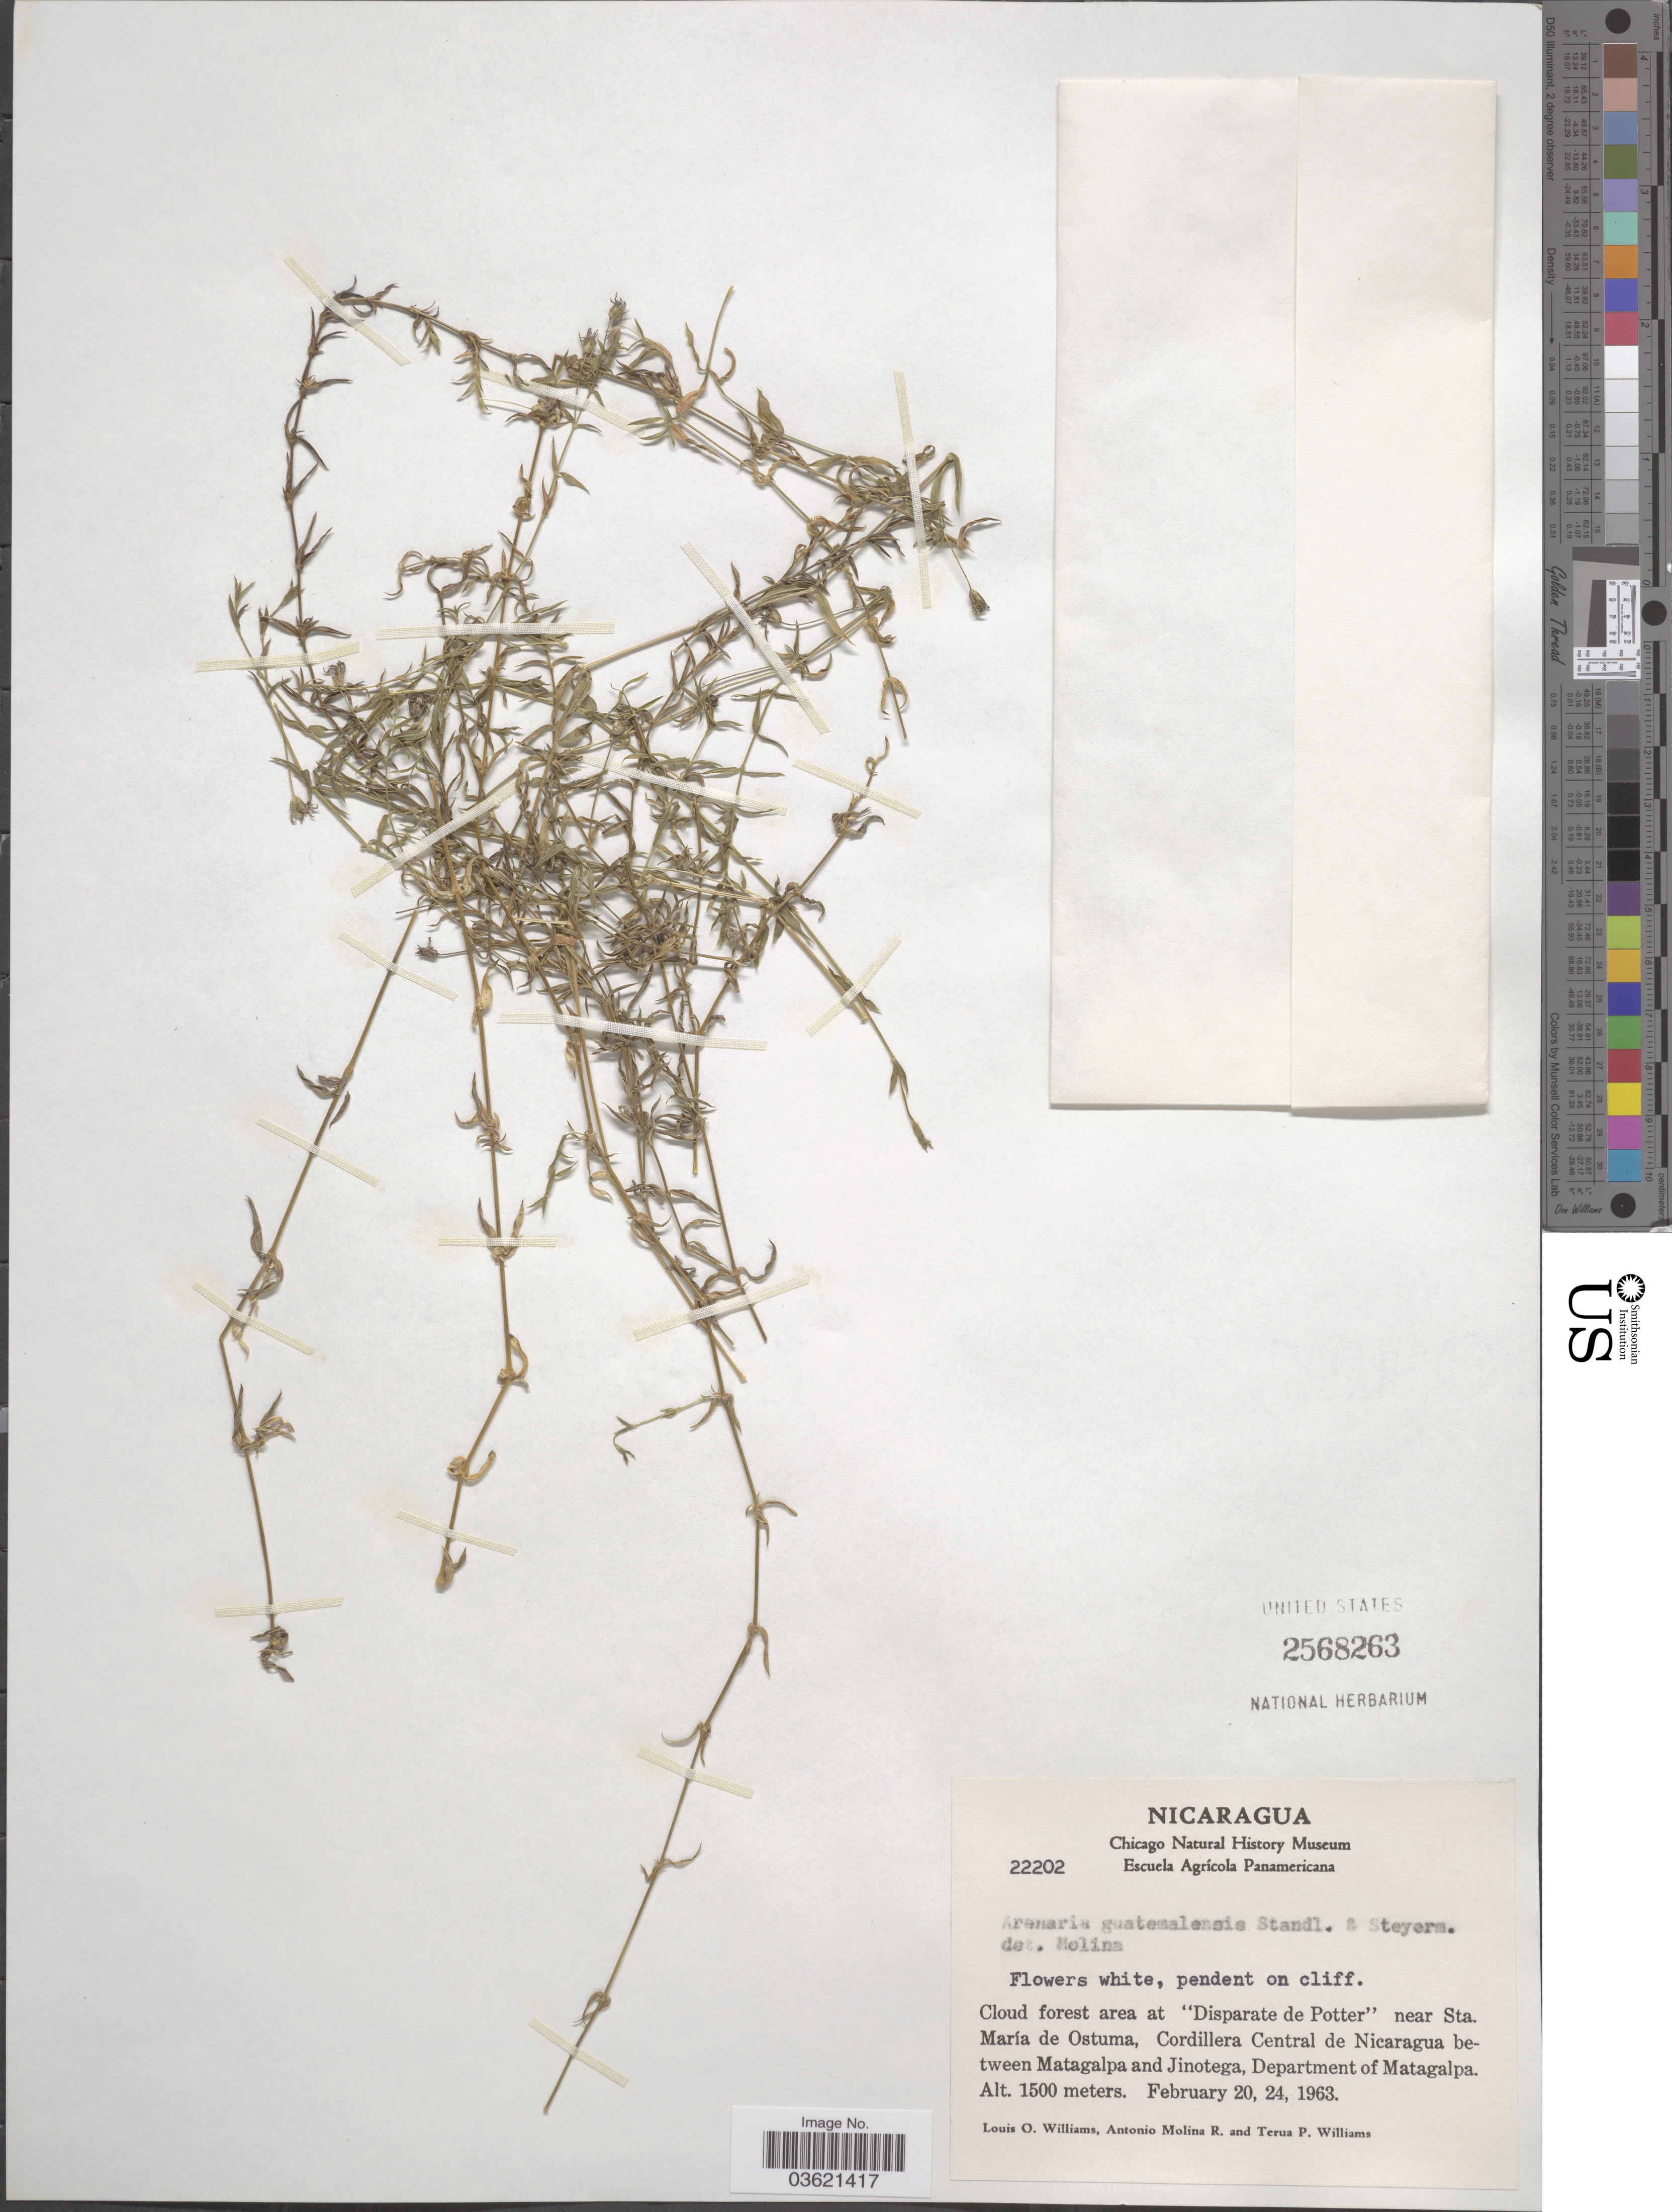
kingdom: Plantae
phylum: Tracheophyta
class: Magnoliopsida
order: Caryophyllales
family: Caryophyllaceae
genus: Arenaria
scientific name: Arenaria guatemalensis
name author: Standl. ex Steyerm.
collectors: L. O. Williams, A. Molina R. & T. Williams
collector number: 22202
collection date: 1963-02-20/1963-02-24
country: Nicaragua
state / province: Matagalpa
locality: Cloud forest area at "Disparate de Potter", near Sta. María de Ostuma, Cordillera Central de Nicaragua between Matagalpa and Jinotega, Department of Matagalpa.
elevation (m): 1500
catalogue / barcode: US 2568263